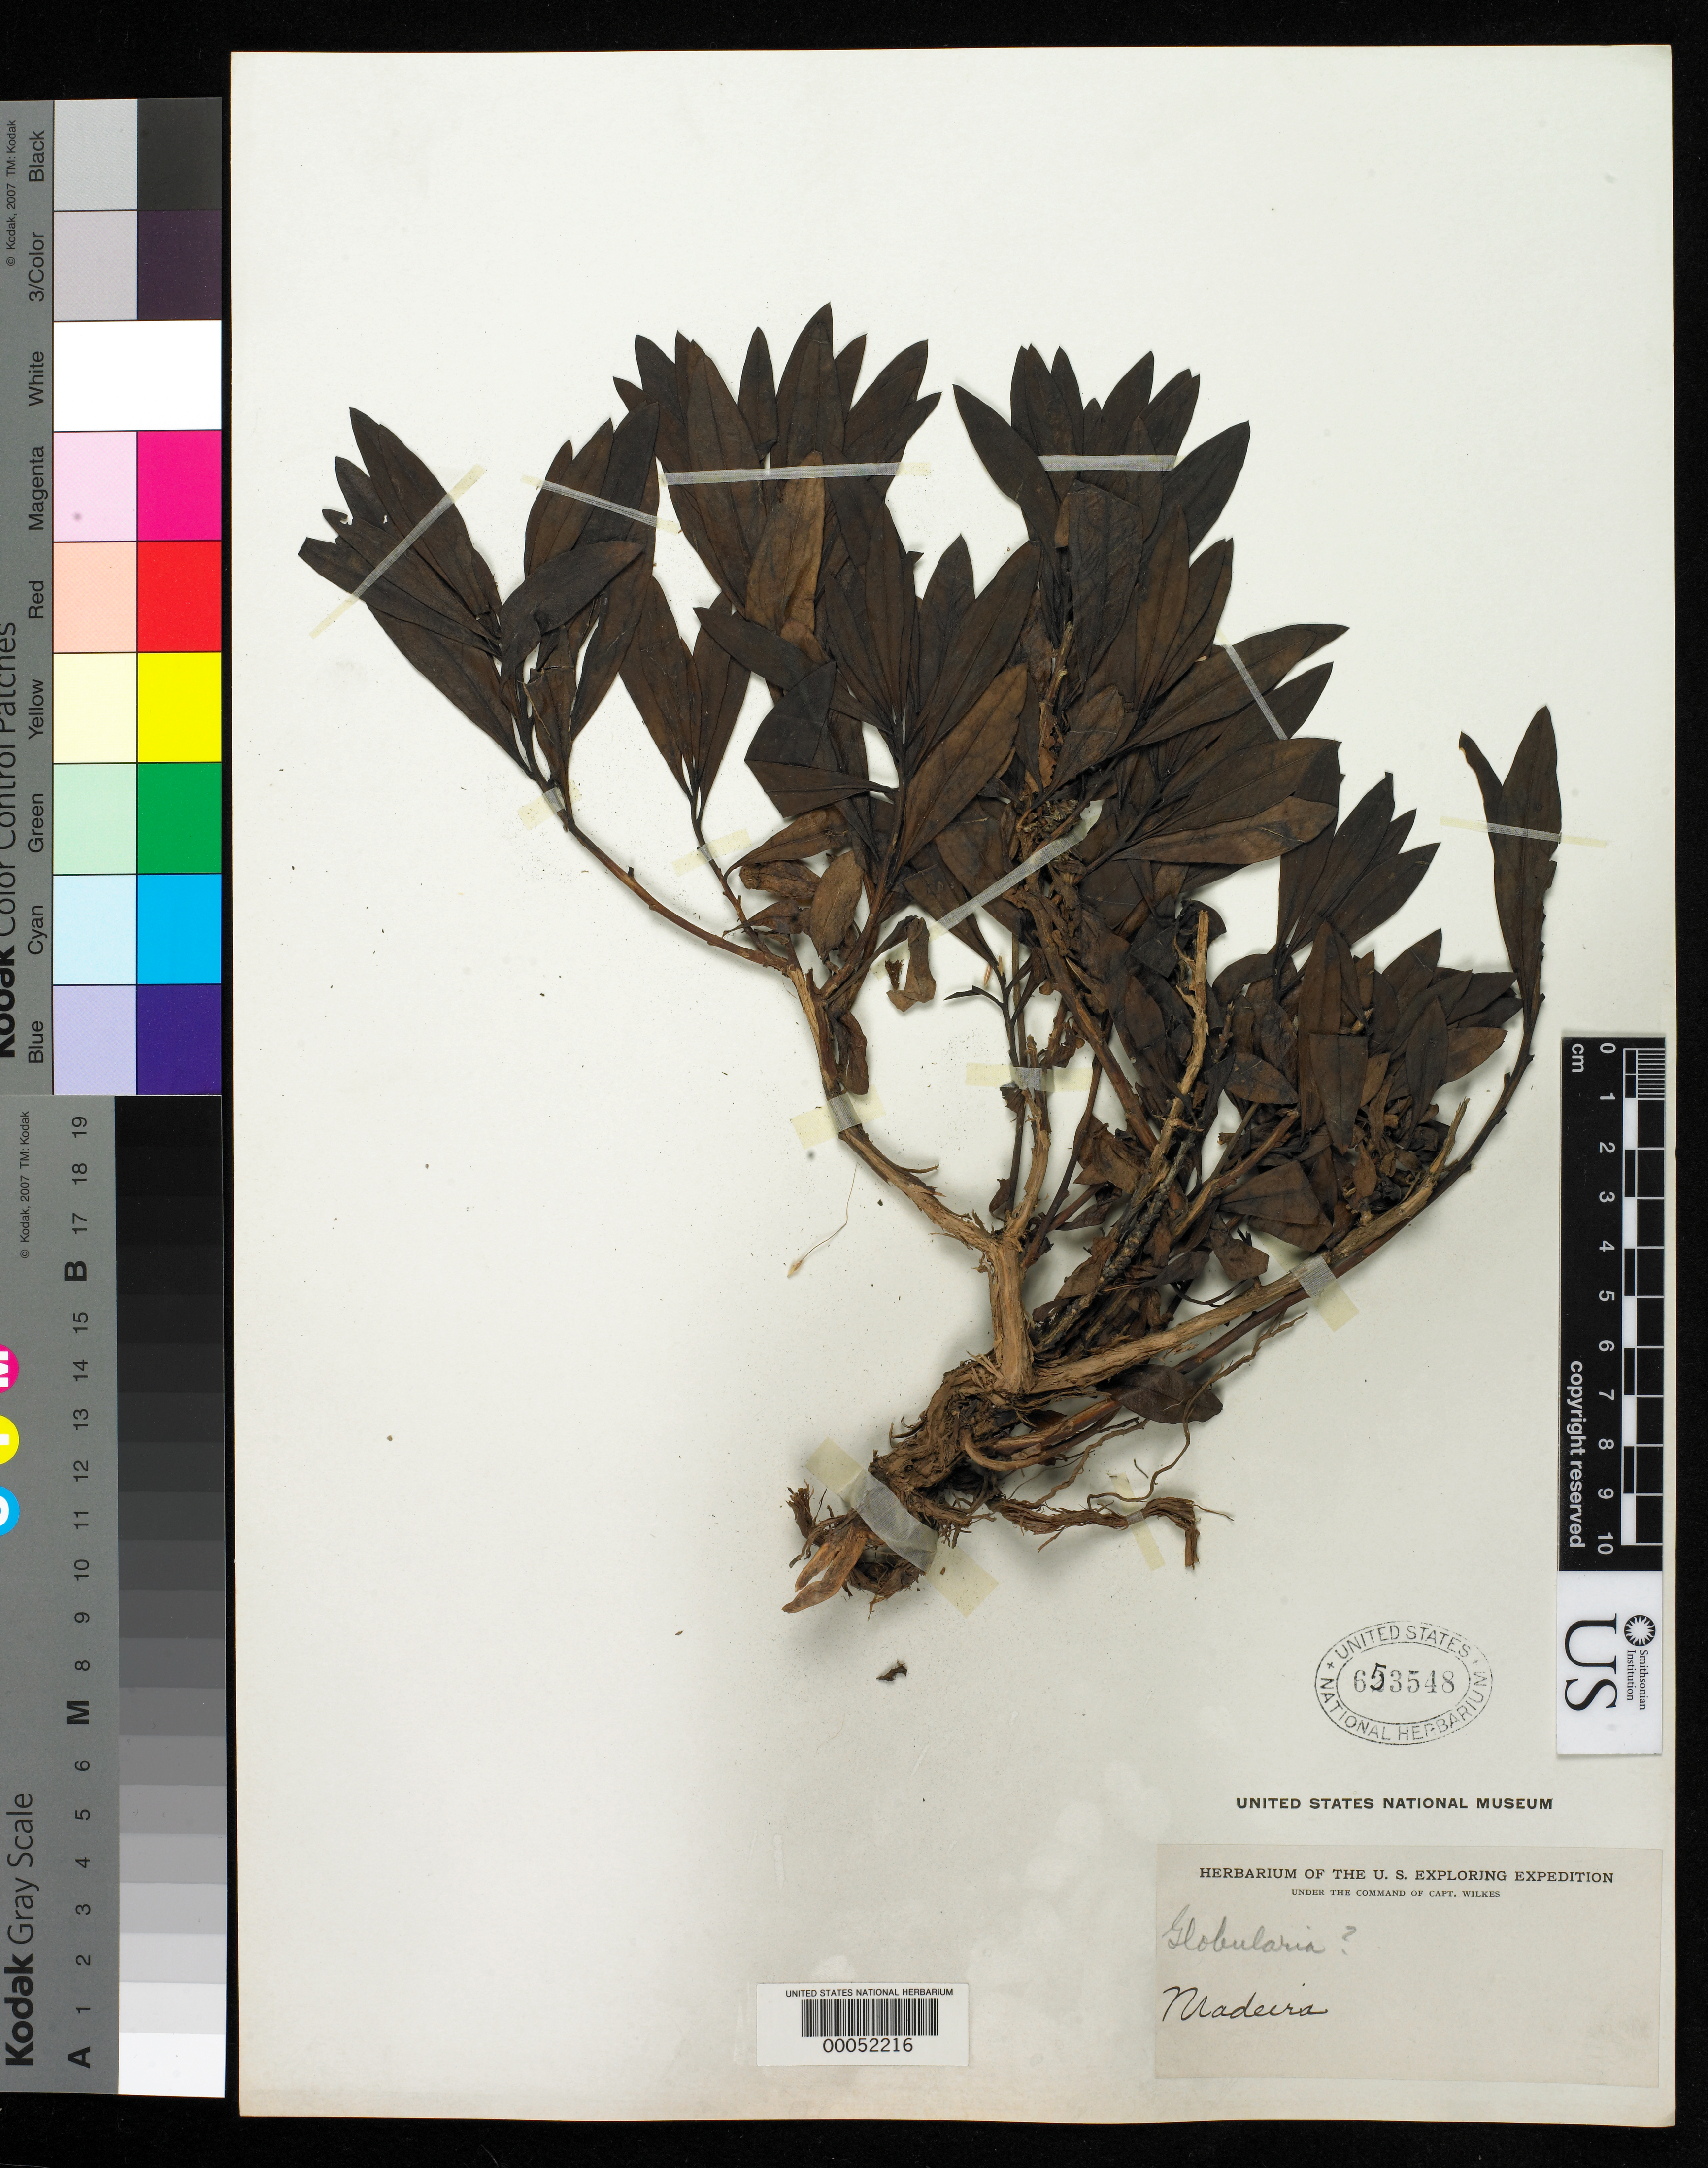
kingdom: Plantae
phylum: Tracheophyta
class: Magnoliopsida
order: Lamiales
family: Plantaginaceae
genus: Globularia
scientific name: Globularia sp.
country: Portugal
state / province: Madeira (Aut. Reg.)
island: Madeira Is.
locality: Funchal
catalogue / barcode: US 653548